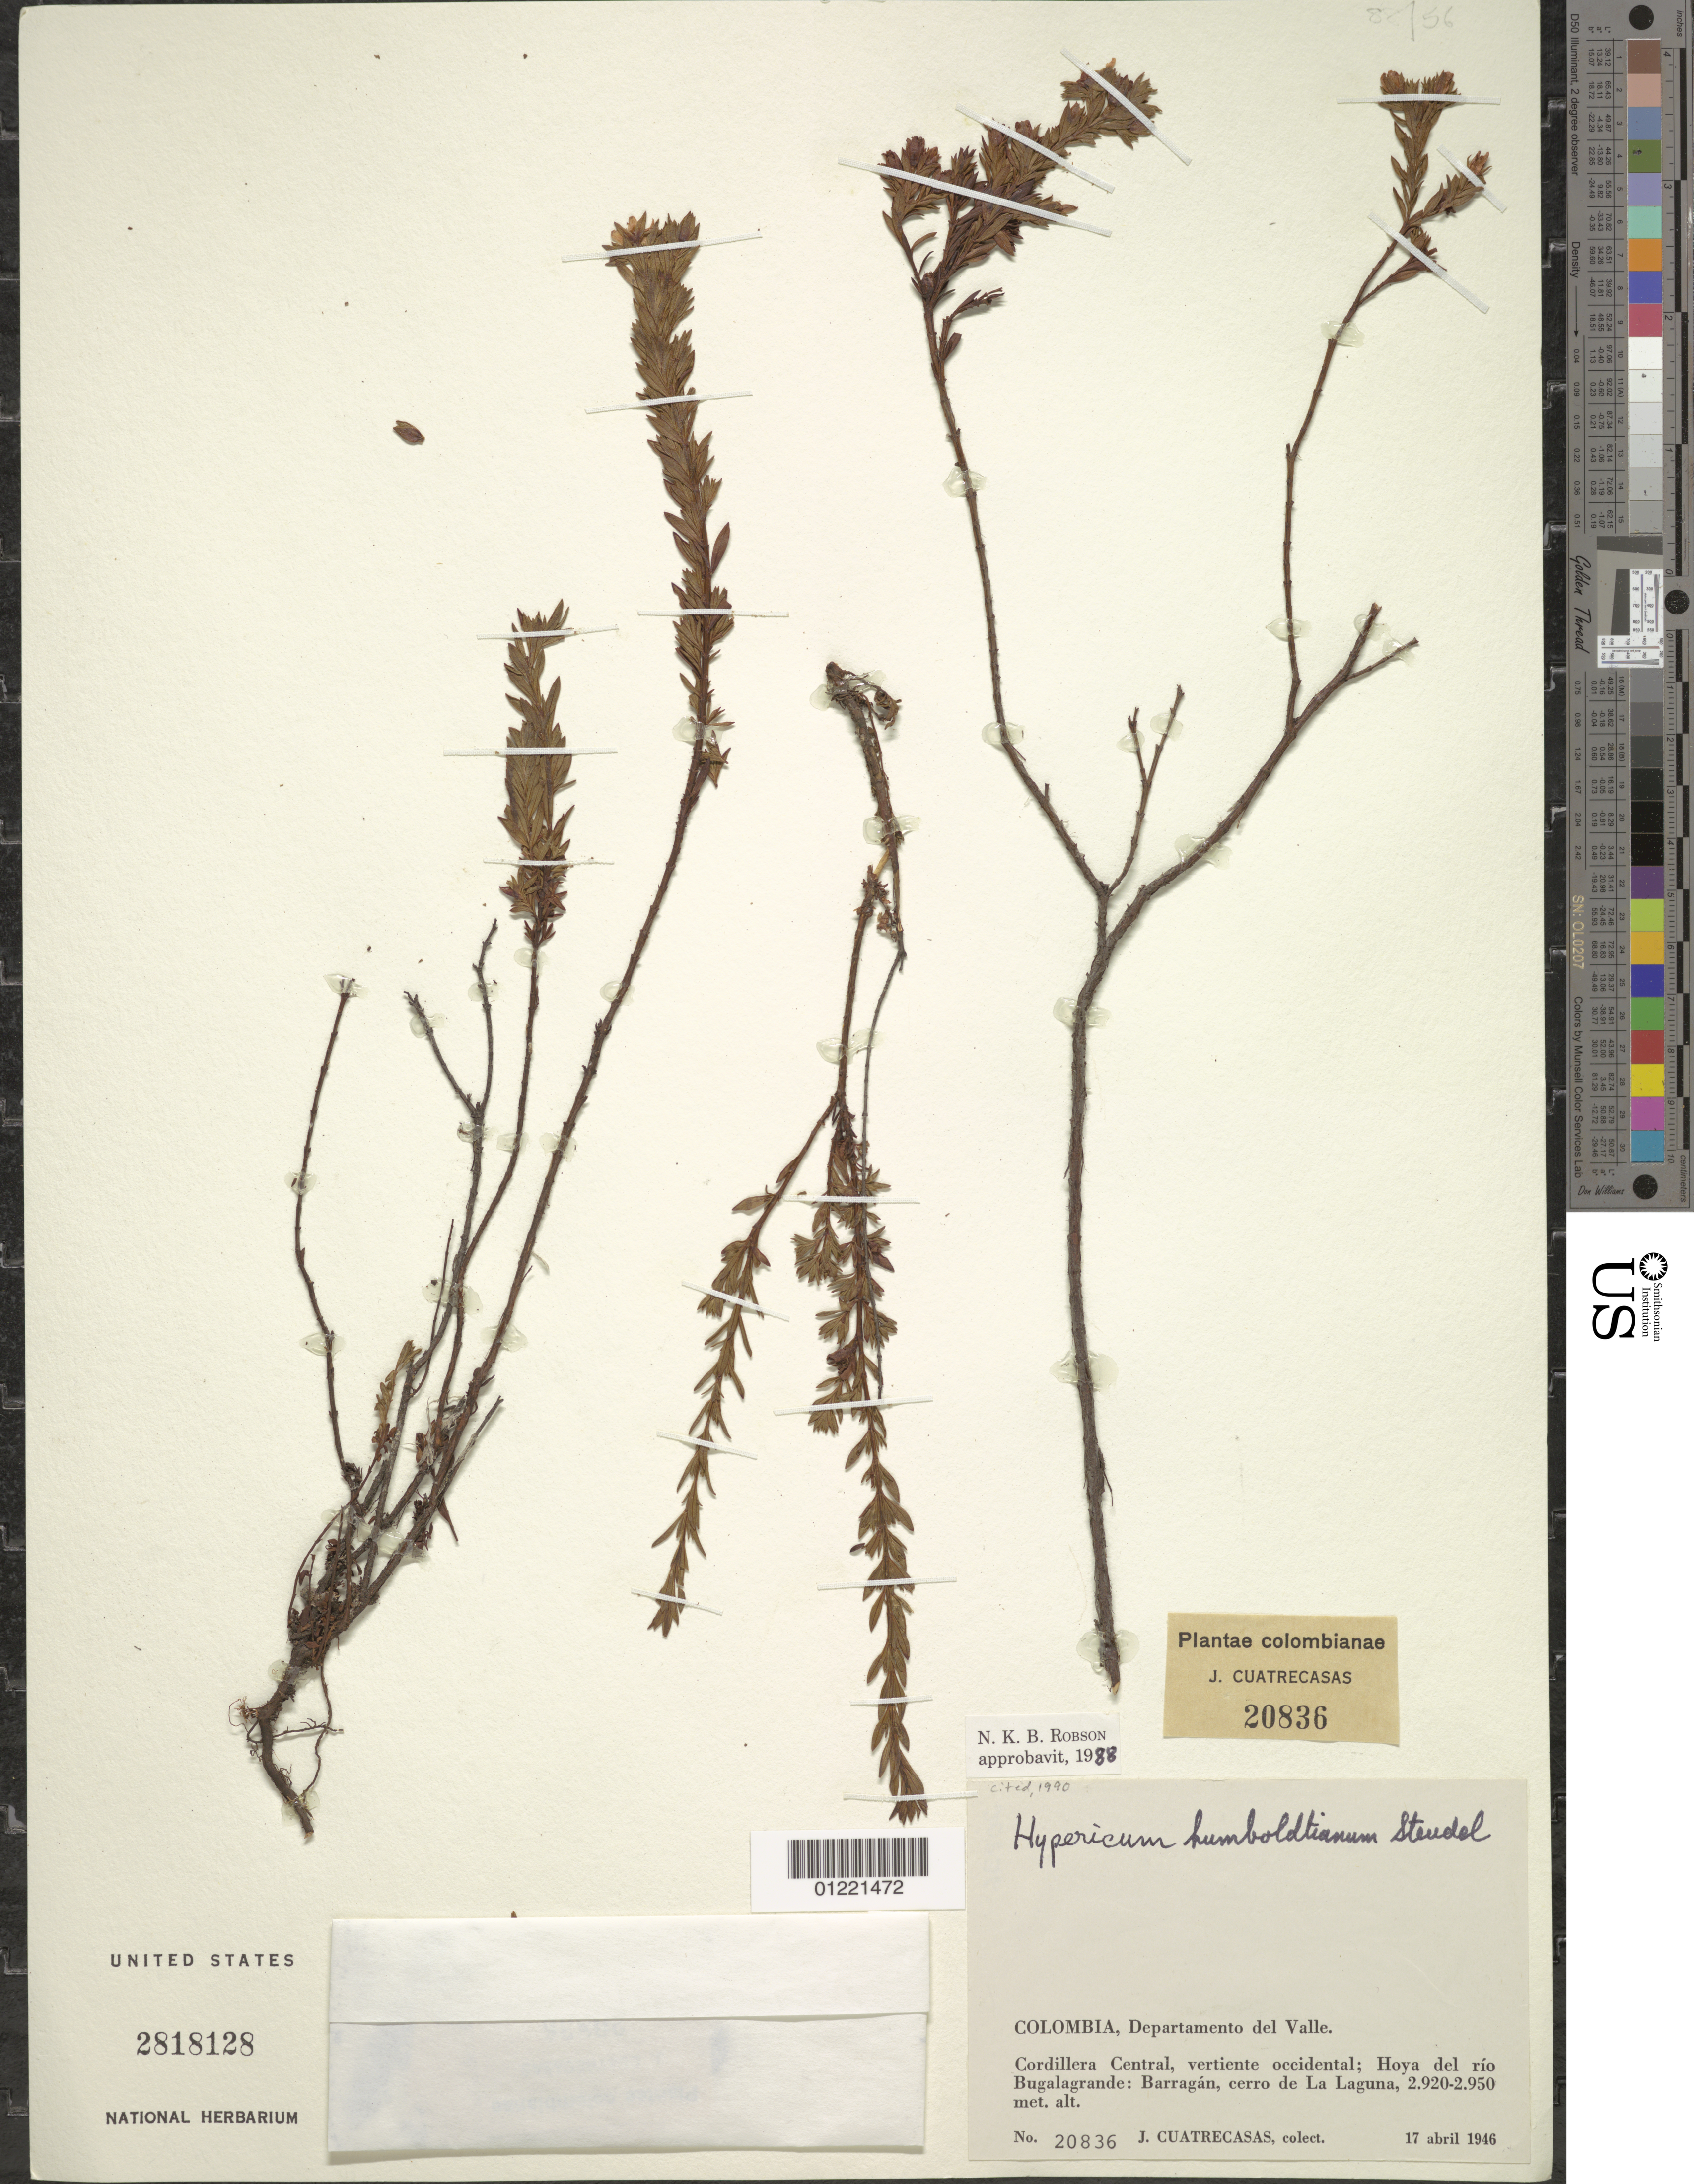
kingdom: Plantae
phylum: Tracheophyta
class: Magnoliopsida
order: Malpighiales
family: Hypericaceae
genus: Hypericum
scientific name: Hypericum humboldtianum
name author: Steud.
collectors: J. Cuatrecasas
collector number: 20836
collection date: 1946-04-17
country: Colombia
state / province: Valle del Cauca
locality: Cordillera Central, vertiente occidental; Hoya del río Bugalagrande: Barragán, cerro de La Laguna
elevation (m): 2920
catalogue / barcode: US 2818128